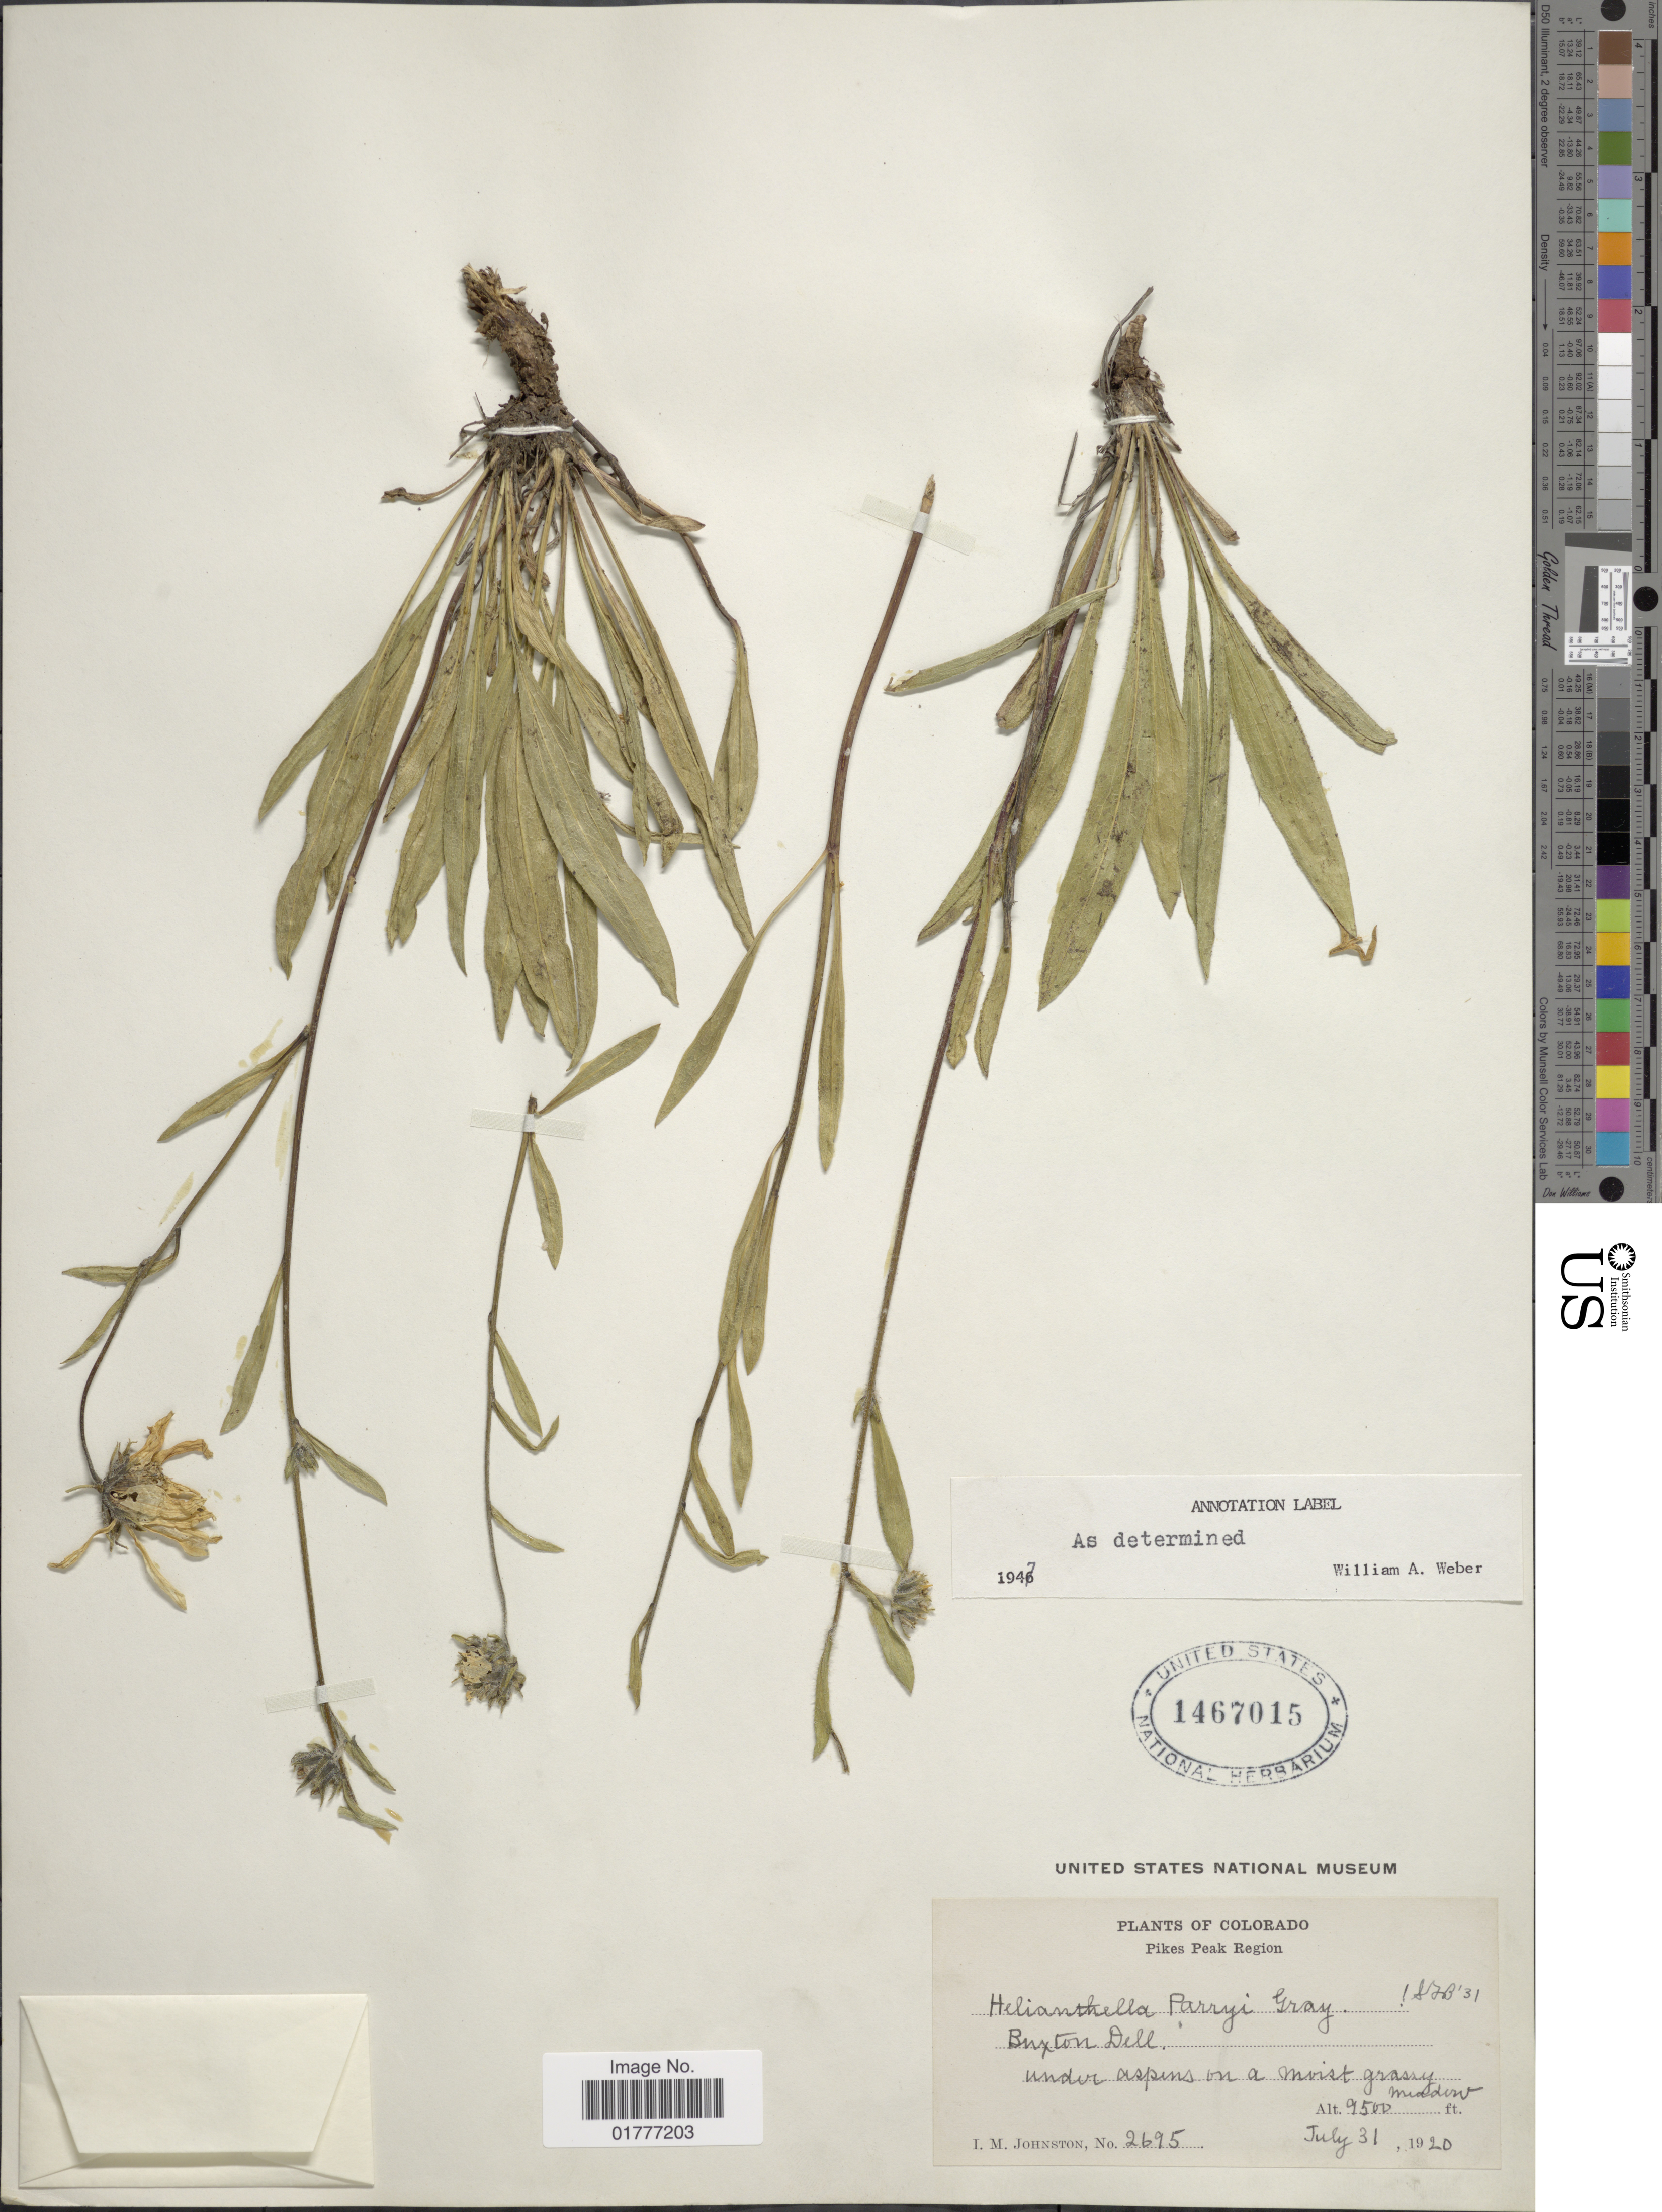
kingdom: Plantae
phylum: Tracheophyta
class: Magnoliopsida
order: Asterales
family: Asteraceae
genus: Helianthella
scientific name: Helianthella parryi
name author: A. Gray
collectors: I.M. Johnston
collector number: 26995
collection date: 1920-07-31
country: United States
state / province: Colorado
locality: Pikes Peak Region. Buxton Dell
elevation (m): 2896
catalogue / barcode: US 1467015